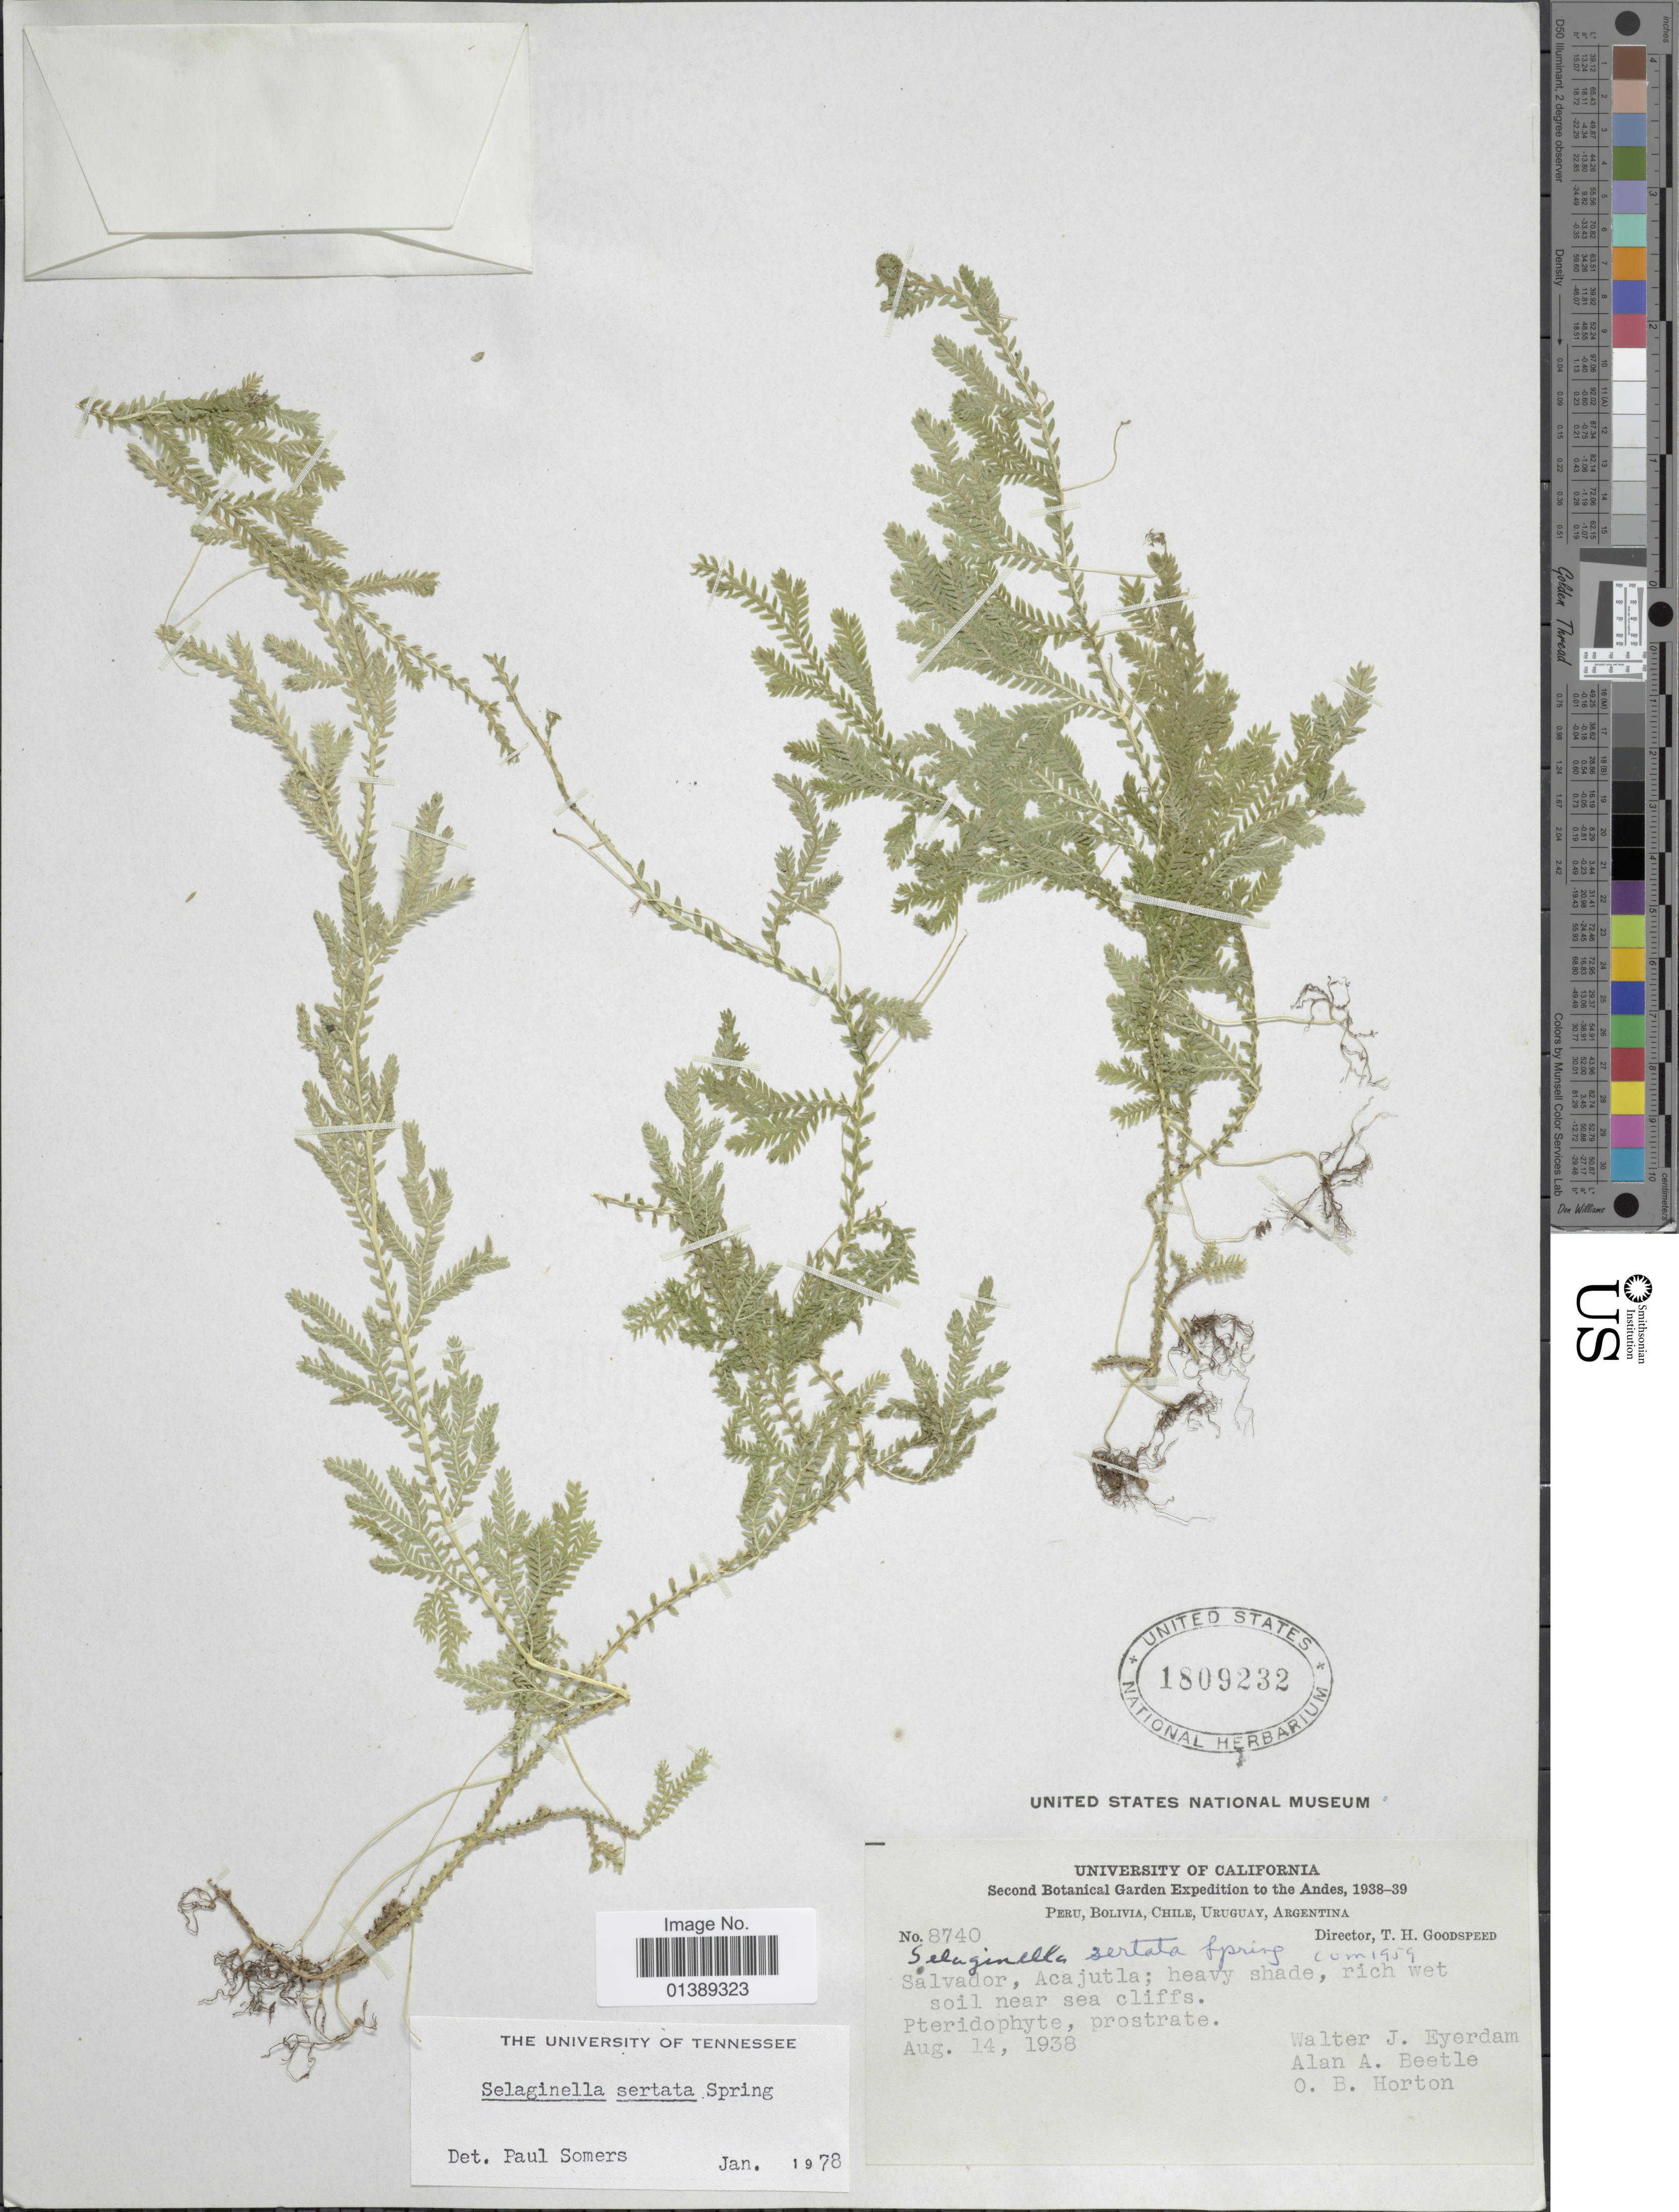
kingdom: Plantae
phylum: Tracheophyta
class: Lycopodiopsida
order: Selaginellales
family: Selaginellaceae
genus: Selaginella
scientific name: Selaginella sertata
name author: Spring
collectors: W. J. Eyerdam, A. A. Beetle & O. B. Horton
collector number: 8740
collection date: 1938-08-14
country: El Salvador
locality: Salvador, Acajutla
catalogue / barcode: US 1809232